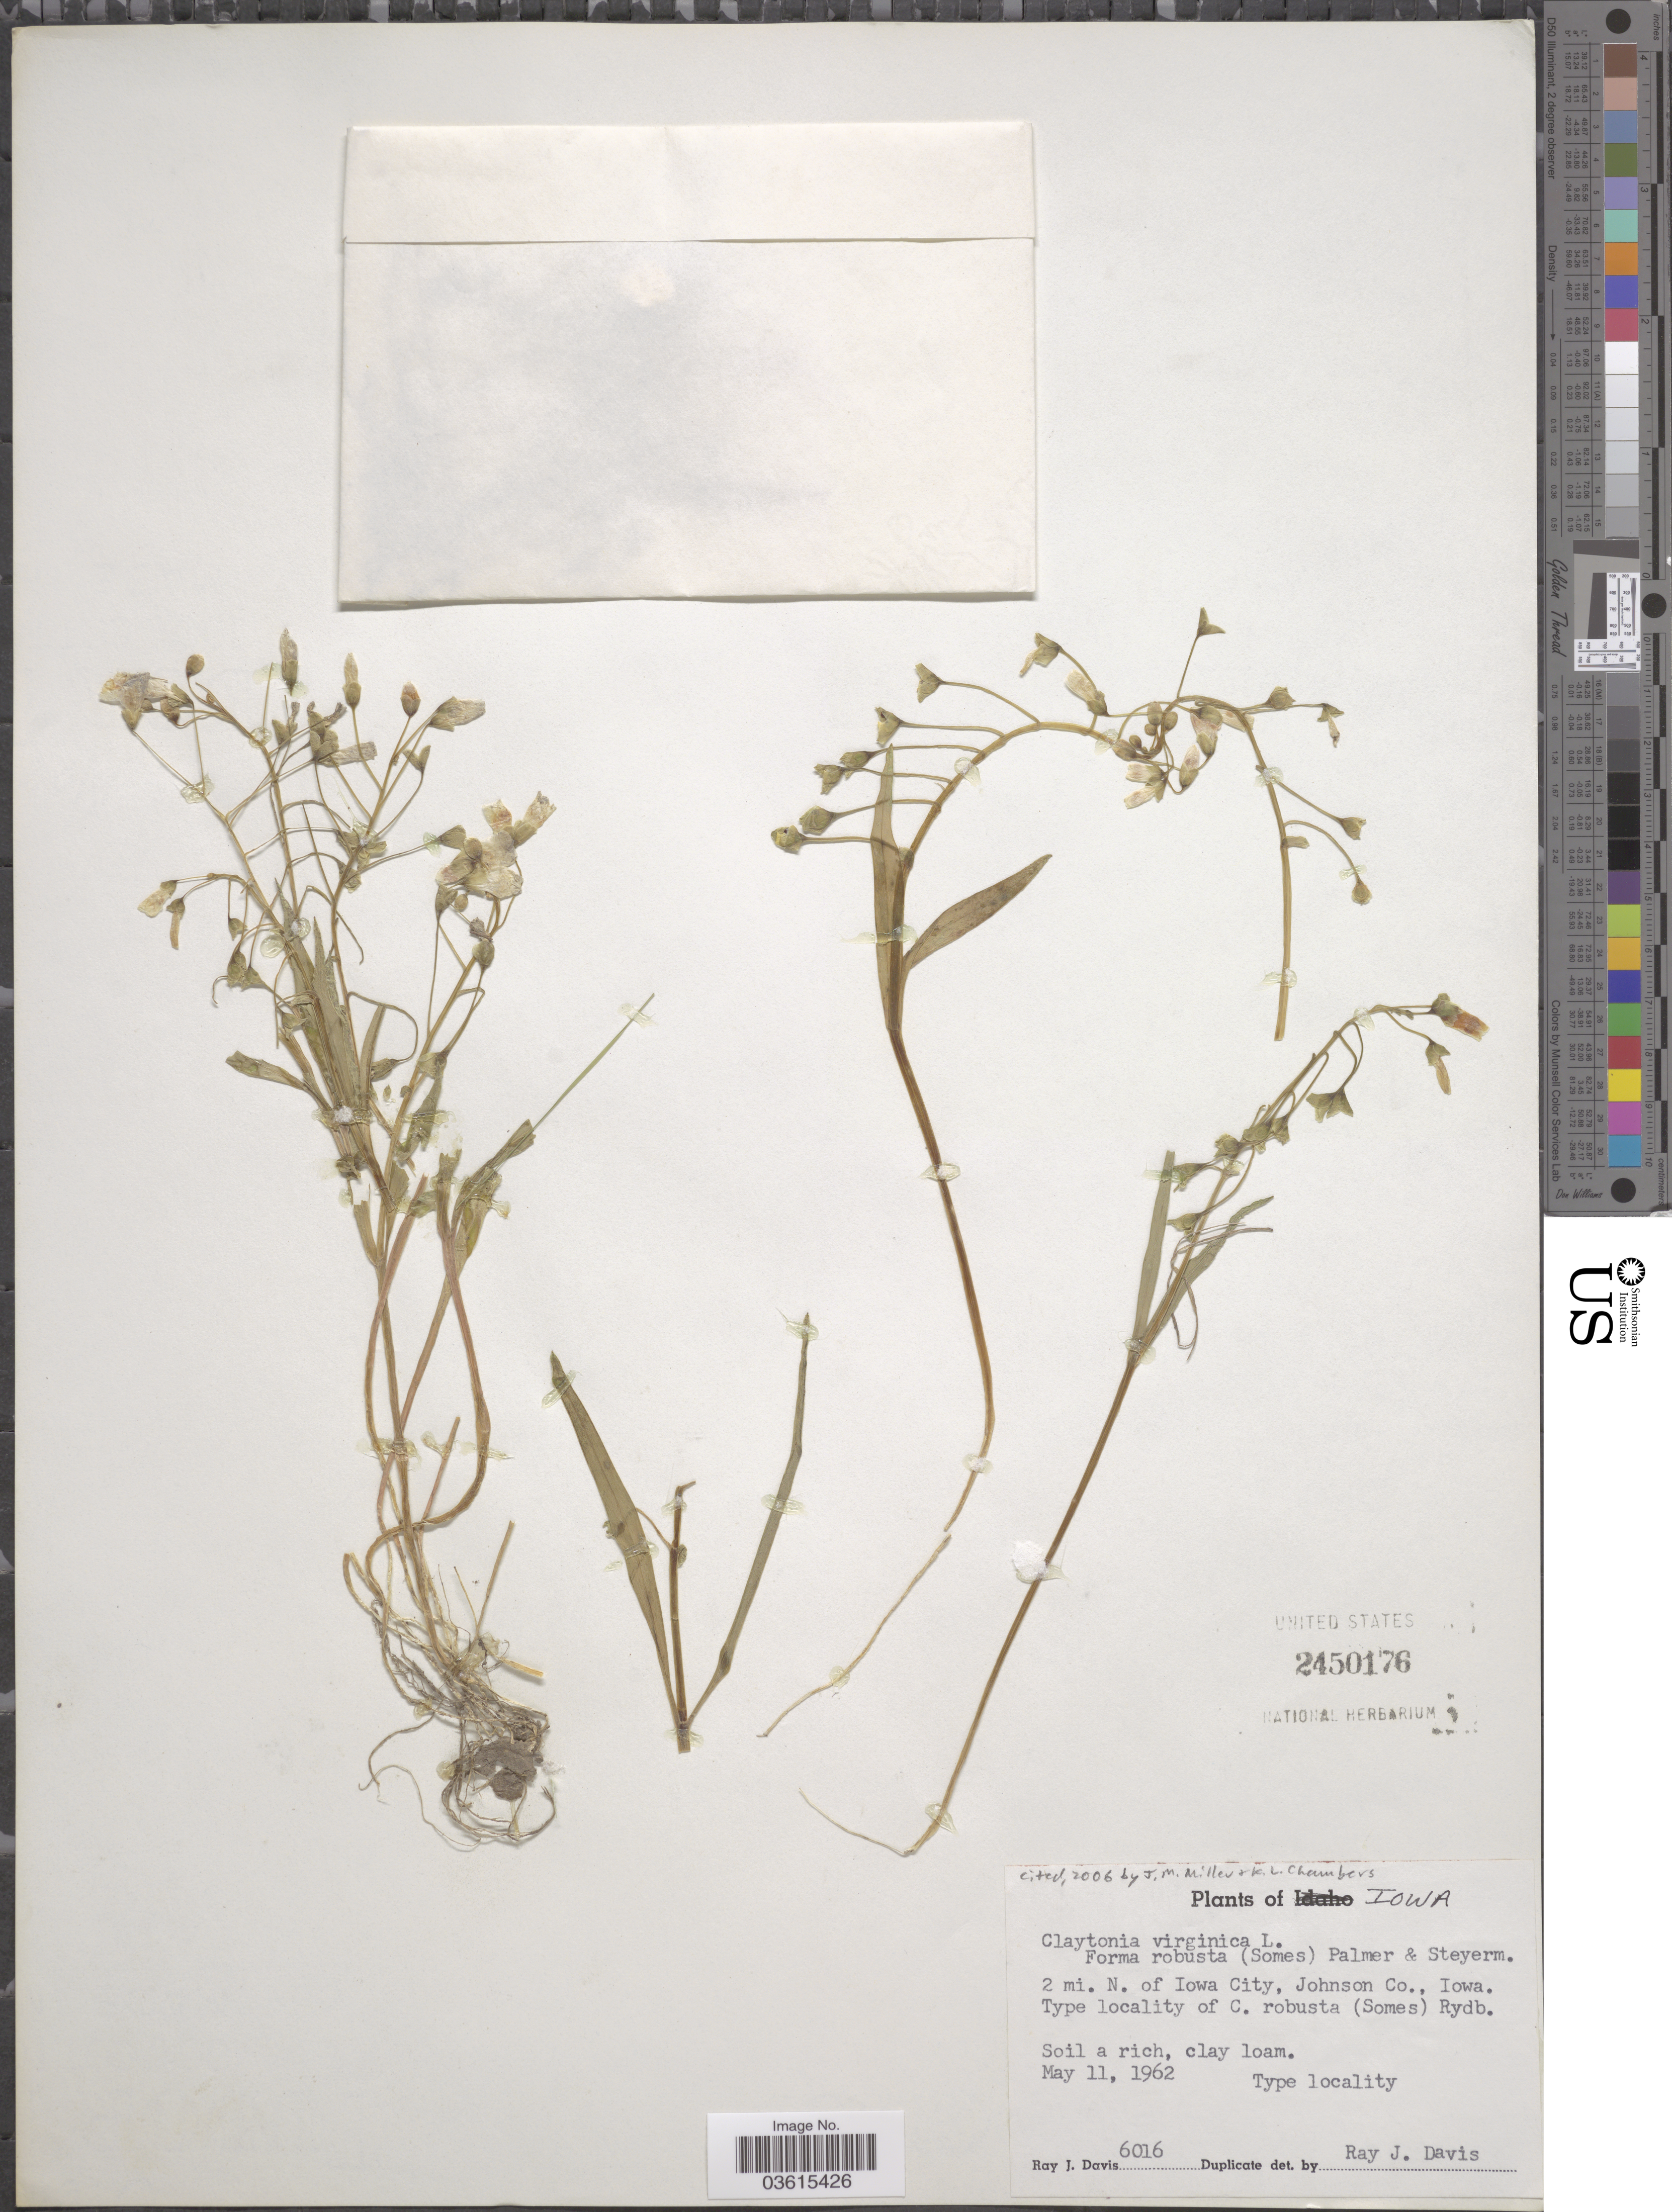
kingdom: Plantae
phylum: Tracheophyta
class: Magnoliopsida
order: Caryophyllales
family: Montiaceae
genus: Claytonia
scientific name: Claytonia virginica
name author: L.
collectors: R. Davis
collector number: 6016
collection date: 1962-05-11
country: United States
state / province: Iowa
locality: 2 mi. N. of Iowa City, Johnson Co.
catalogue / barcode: US 2450176